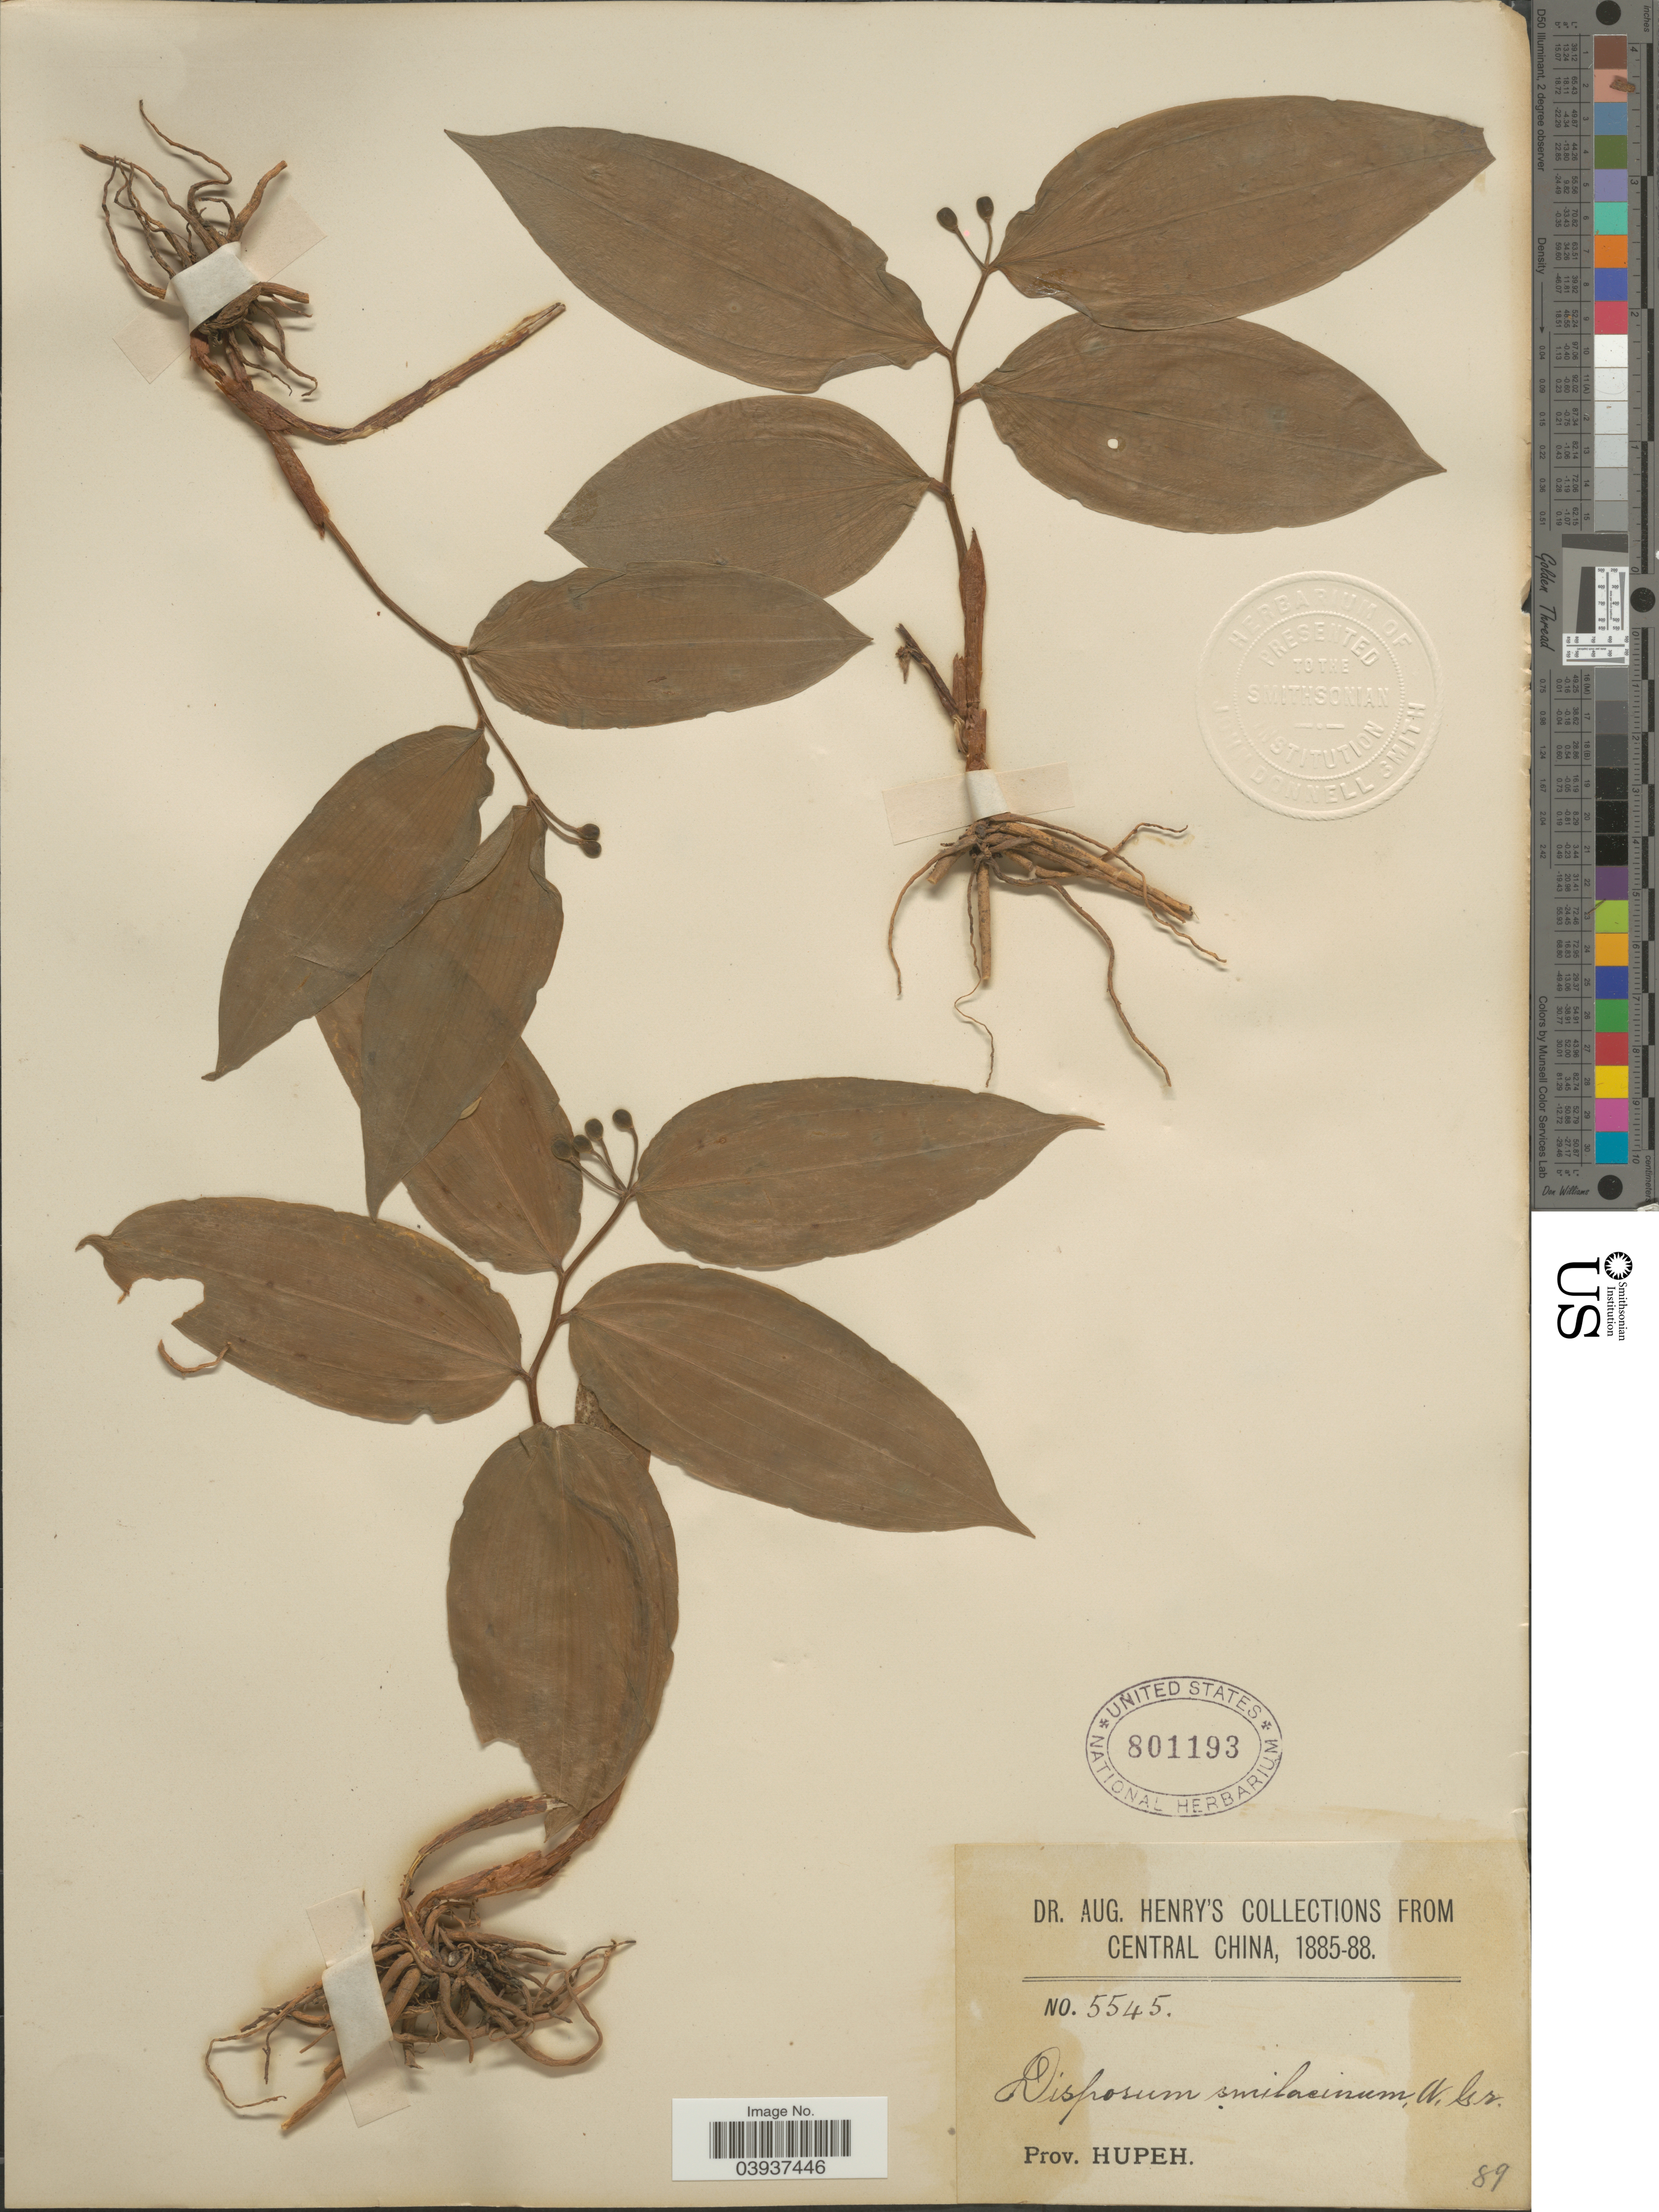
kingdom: Plantae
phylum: Tracheophyta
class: Liliopsida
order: Liliales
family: Colchicaceae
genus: Disporum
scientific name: Disporum smilacinum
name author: A. Gray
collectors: A. Henry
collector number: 5545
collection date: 1885/1888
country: China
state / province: Hubei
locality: Central China. Prov. Hupeh.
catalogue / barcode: US 801193